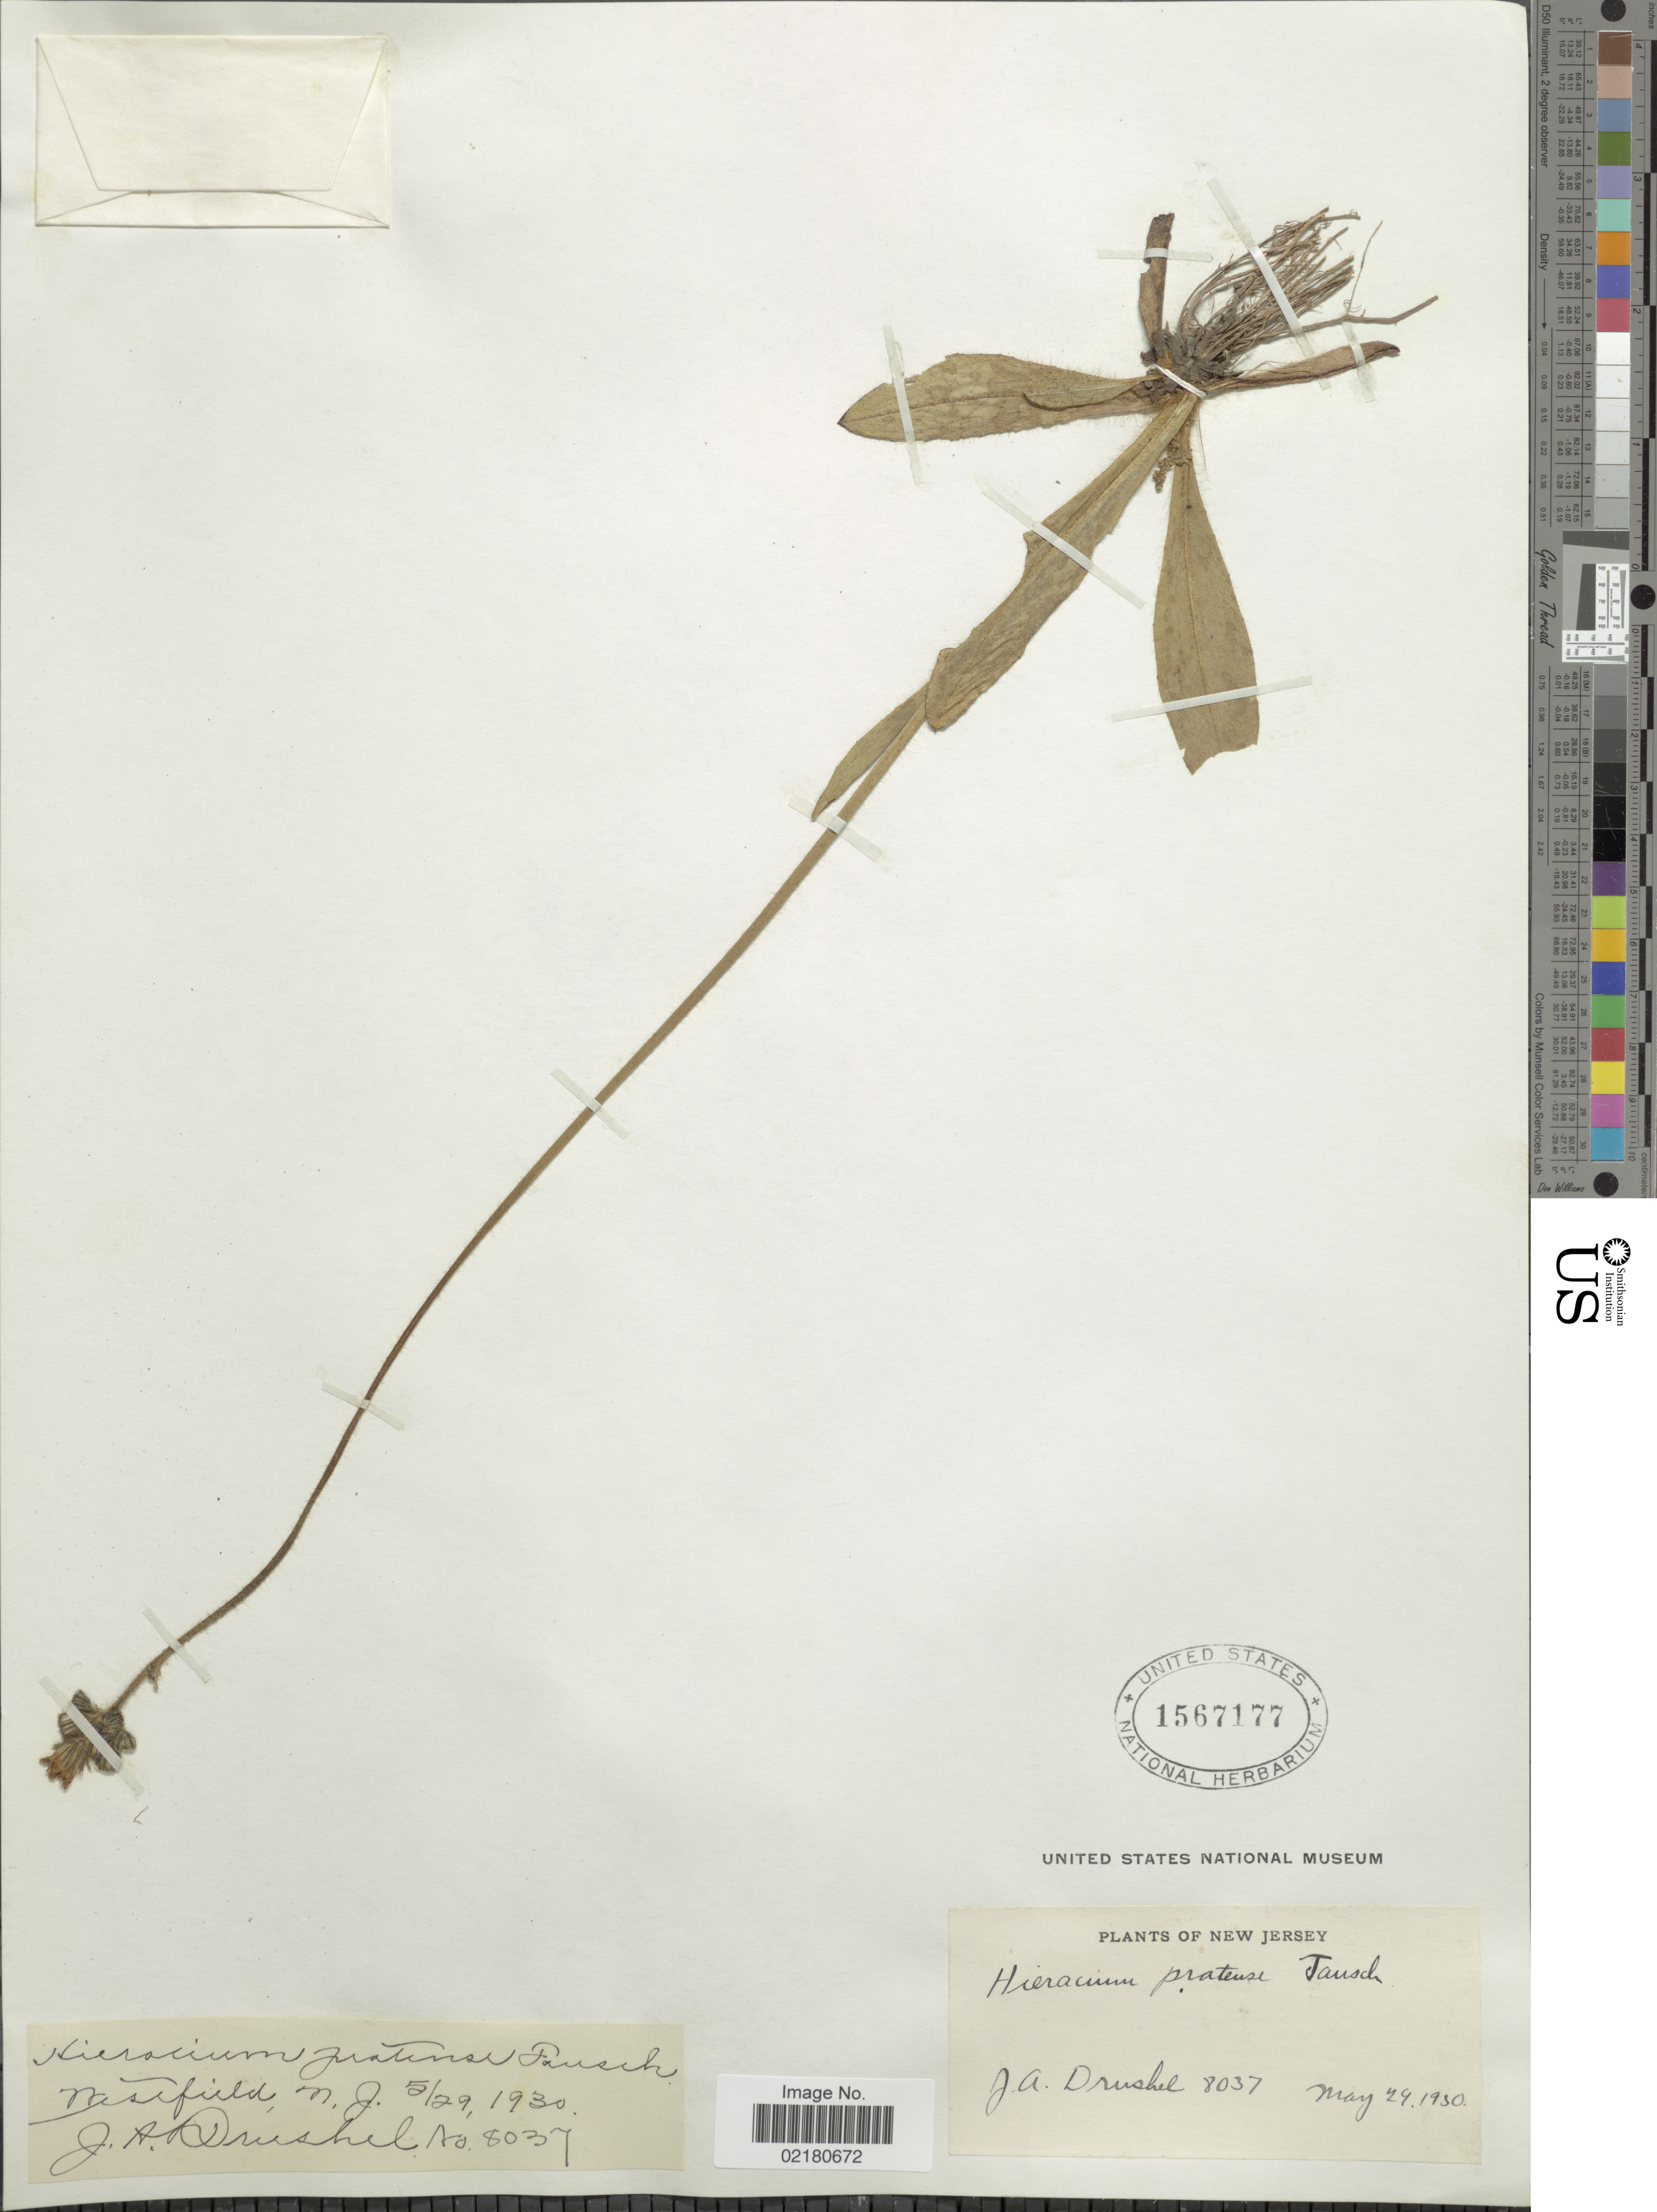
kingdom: Plantae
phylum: Tracheophyta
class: Magnoliopsida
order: Asterales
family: Asteraceae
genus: Pilosella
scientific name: Pilosella caespitosa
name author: (Dumort.) P. D. Sell & C. West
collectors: J. A. Drushel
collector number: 8037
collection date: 1930-05-29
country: United States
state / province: New Jersey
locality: New Jersey, Westfield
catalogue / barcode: US 1567177